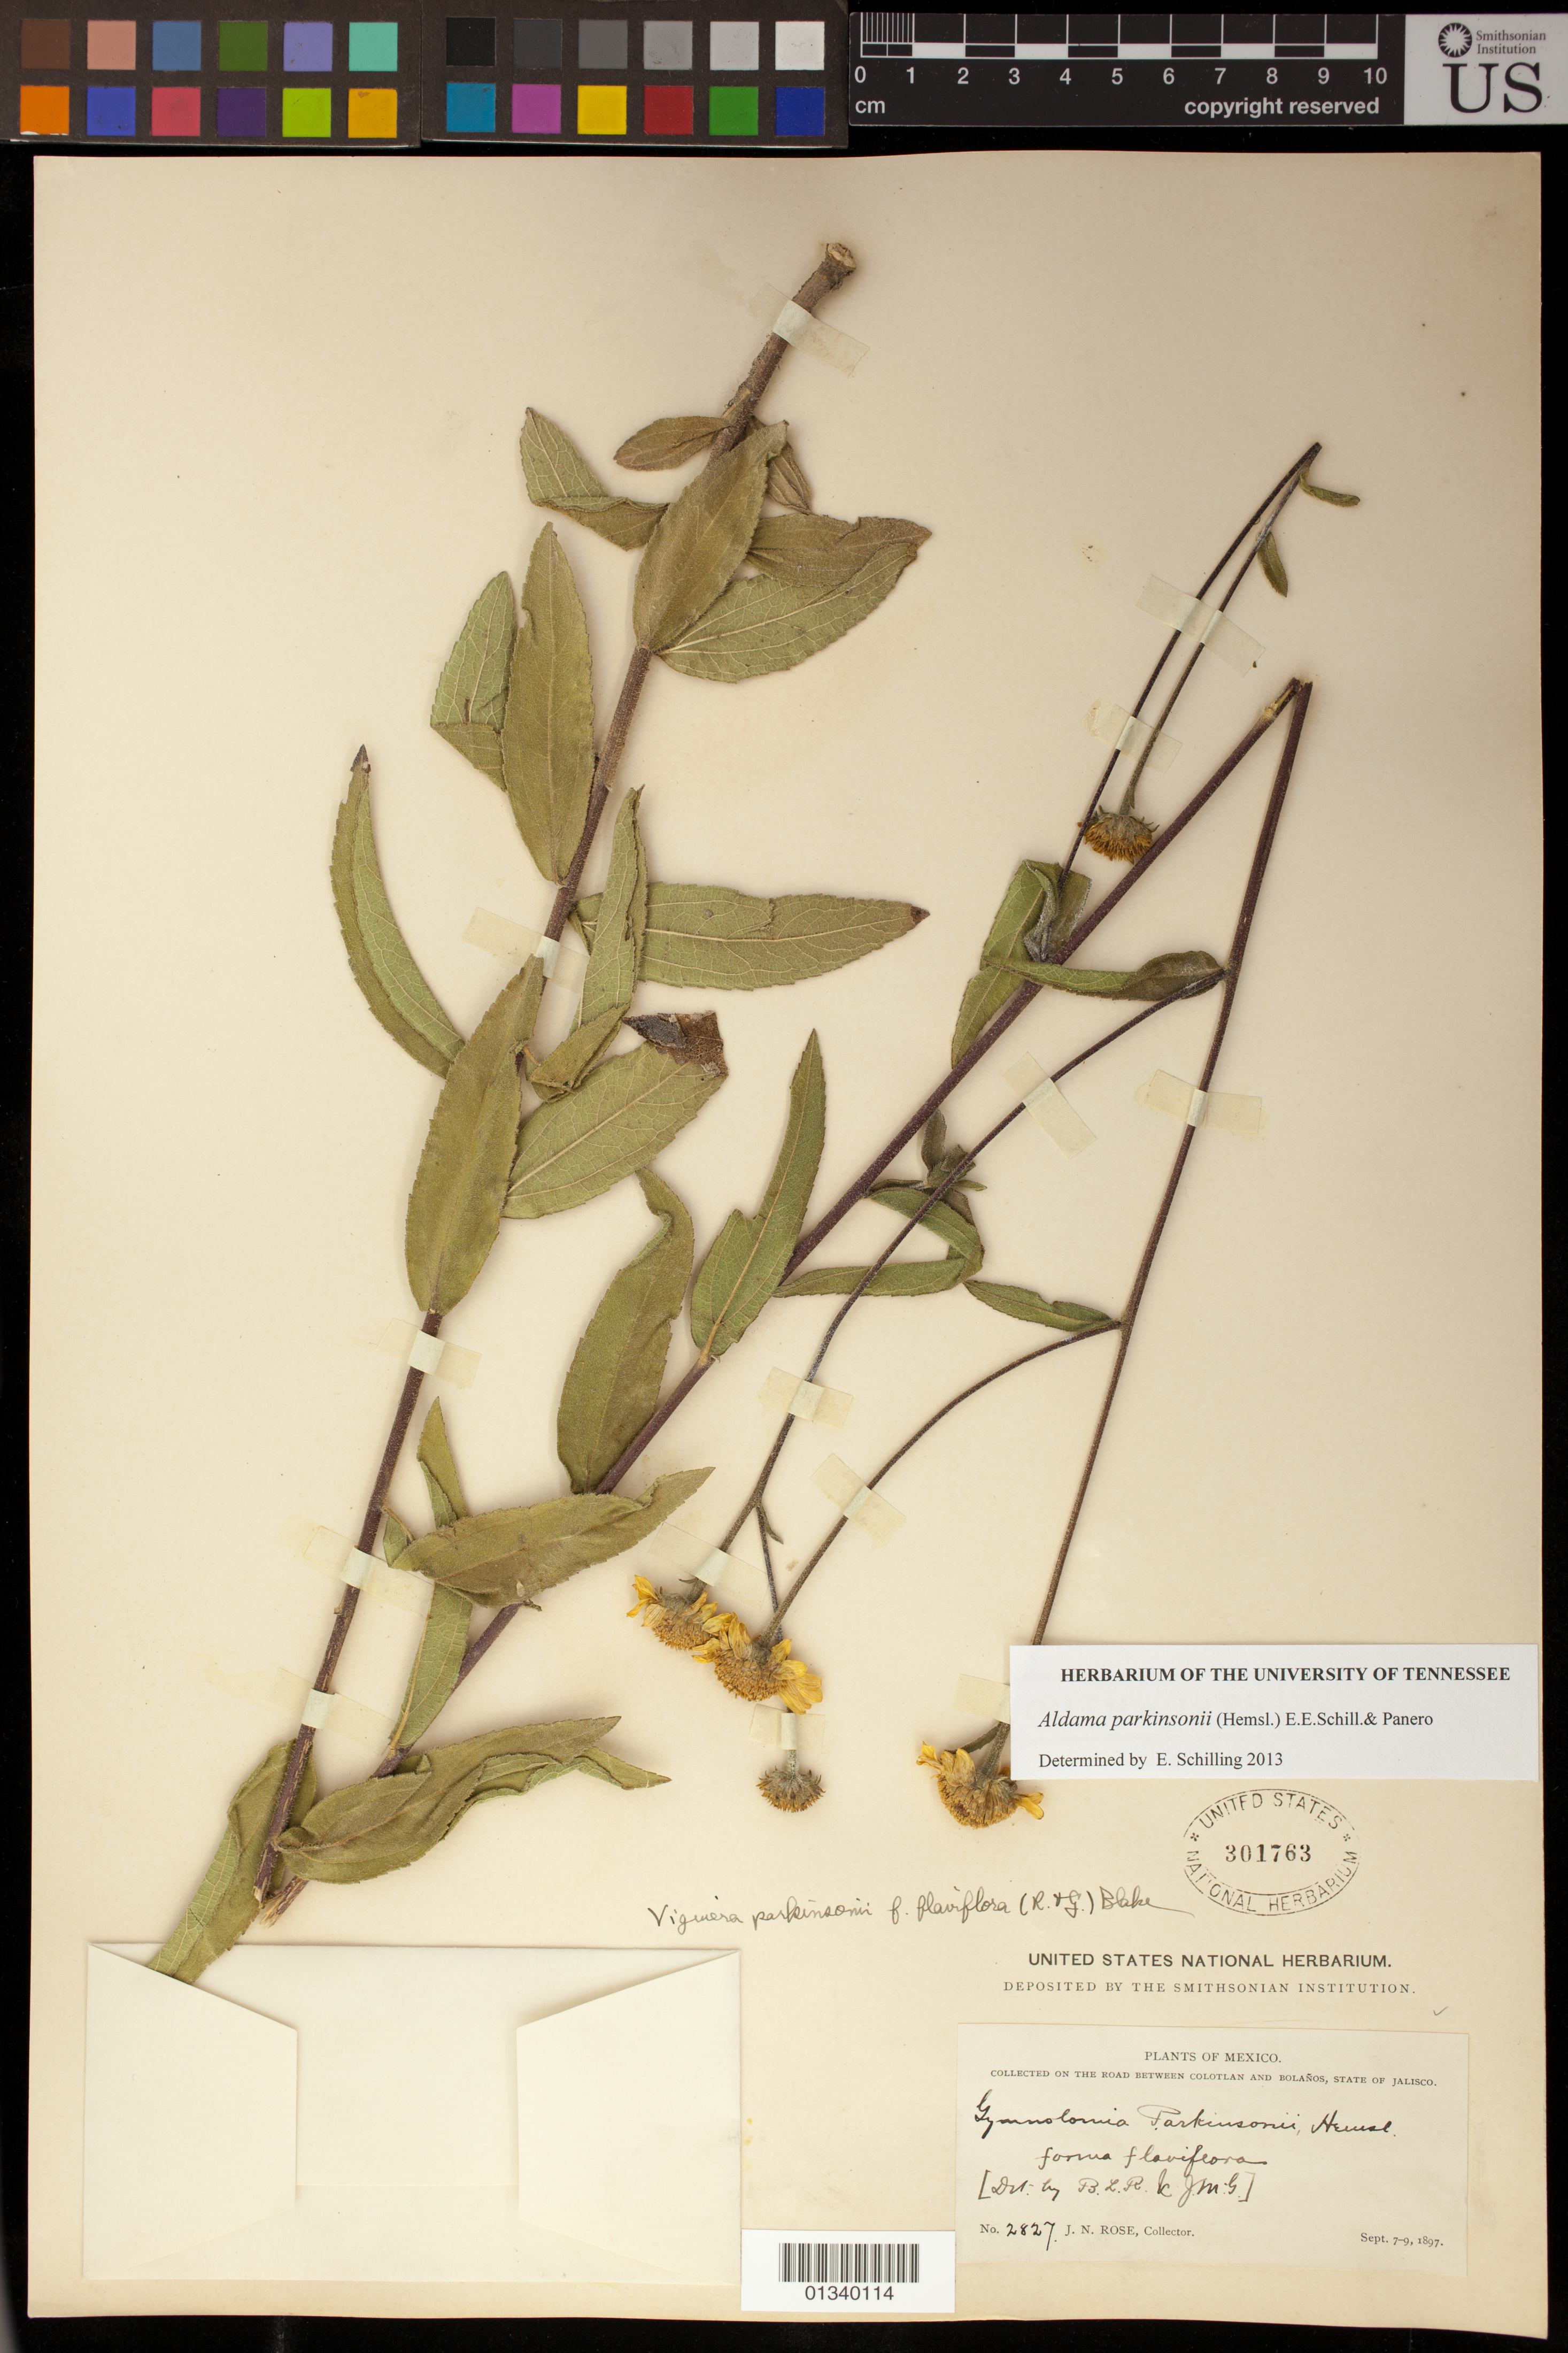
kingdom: Plantae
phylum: Tracheophyta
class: Magnoliopsida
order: Asterales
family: Asteraceae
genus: Aldama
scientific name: Aldama parkinsonii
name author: (Hemsl.) Schill.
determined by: Schilling, E. E.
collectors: J. N. Rose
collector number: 2827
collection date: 1897-08-07/1897-09-09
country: Mexico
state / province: Jalisco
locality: Road between Colotlan and Bolaños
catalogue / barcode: US 301763